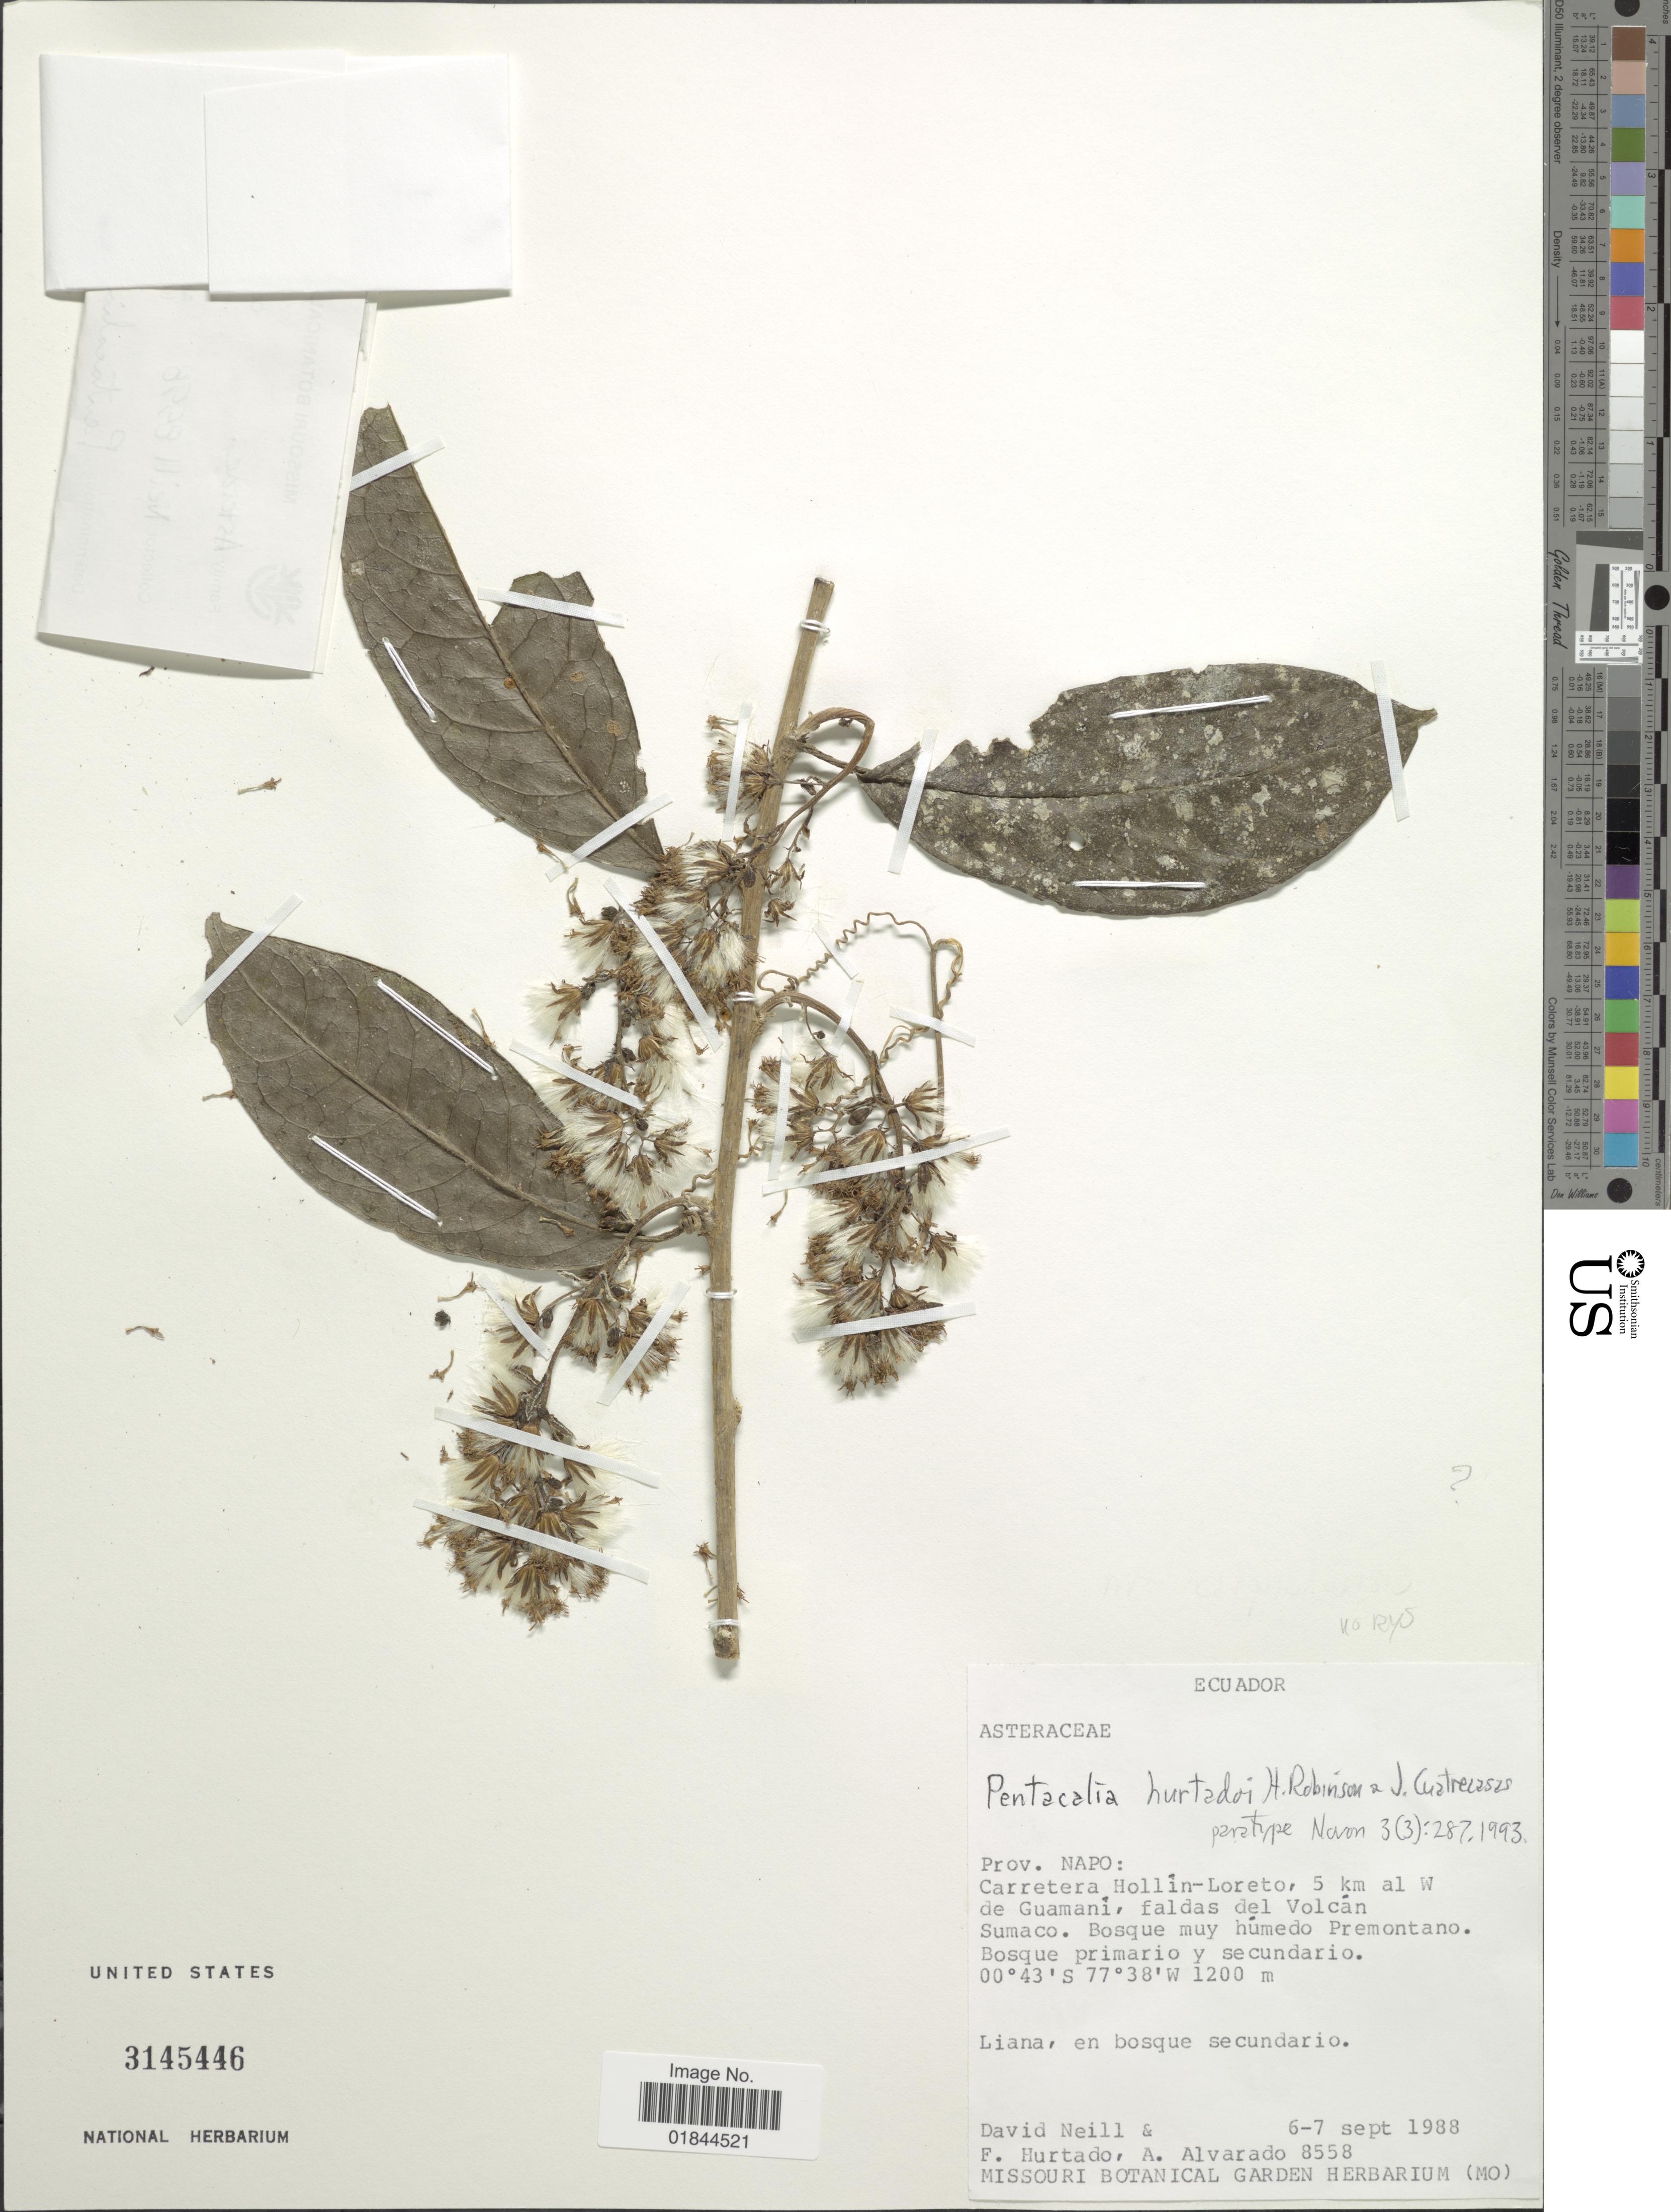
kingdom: Plantae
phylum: Tracheophyta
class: Magnoliopsida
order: Asterales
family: Asteraceae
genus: Pentacalia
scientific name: Pentacalia hurtadoi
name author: H. Rob. & Cuatrec.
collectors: D. A. Neill, F. Hurtado & A. Alvarado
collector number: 8558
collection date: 1988-09-06/1988-09-07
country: Ecuador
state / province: Napo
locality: Carretera Hollin-Loreto, 5 km al W de Guamani, faldas del Volcan Sumaco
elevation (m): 1200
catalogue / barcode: US 3145446